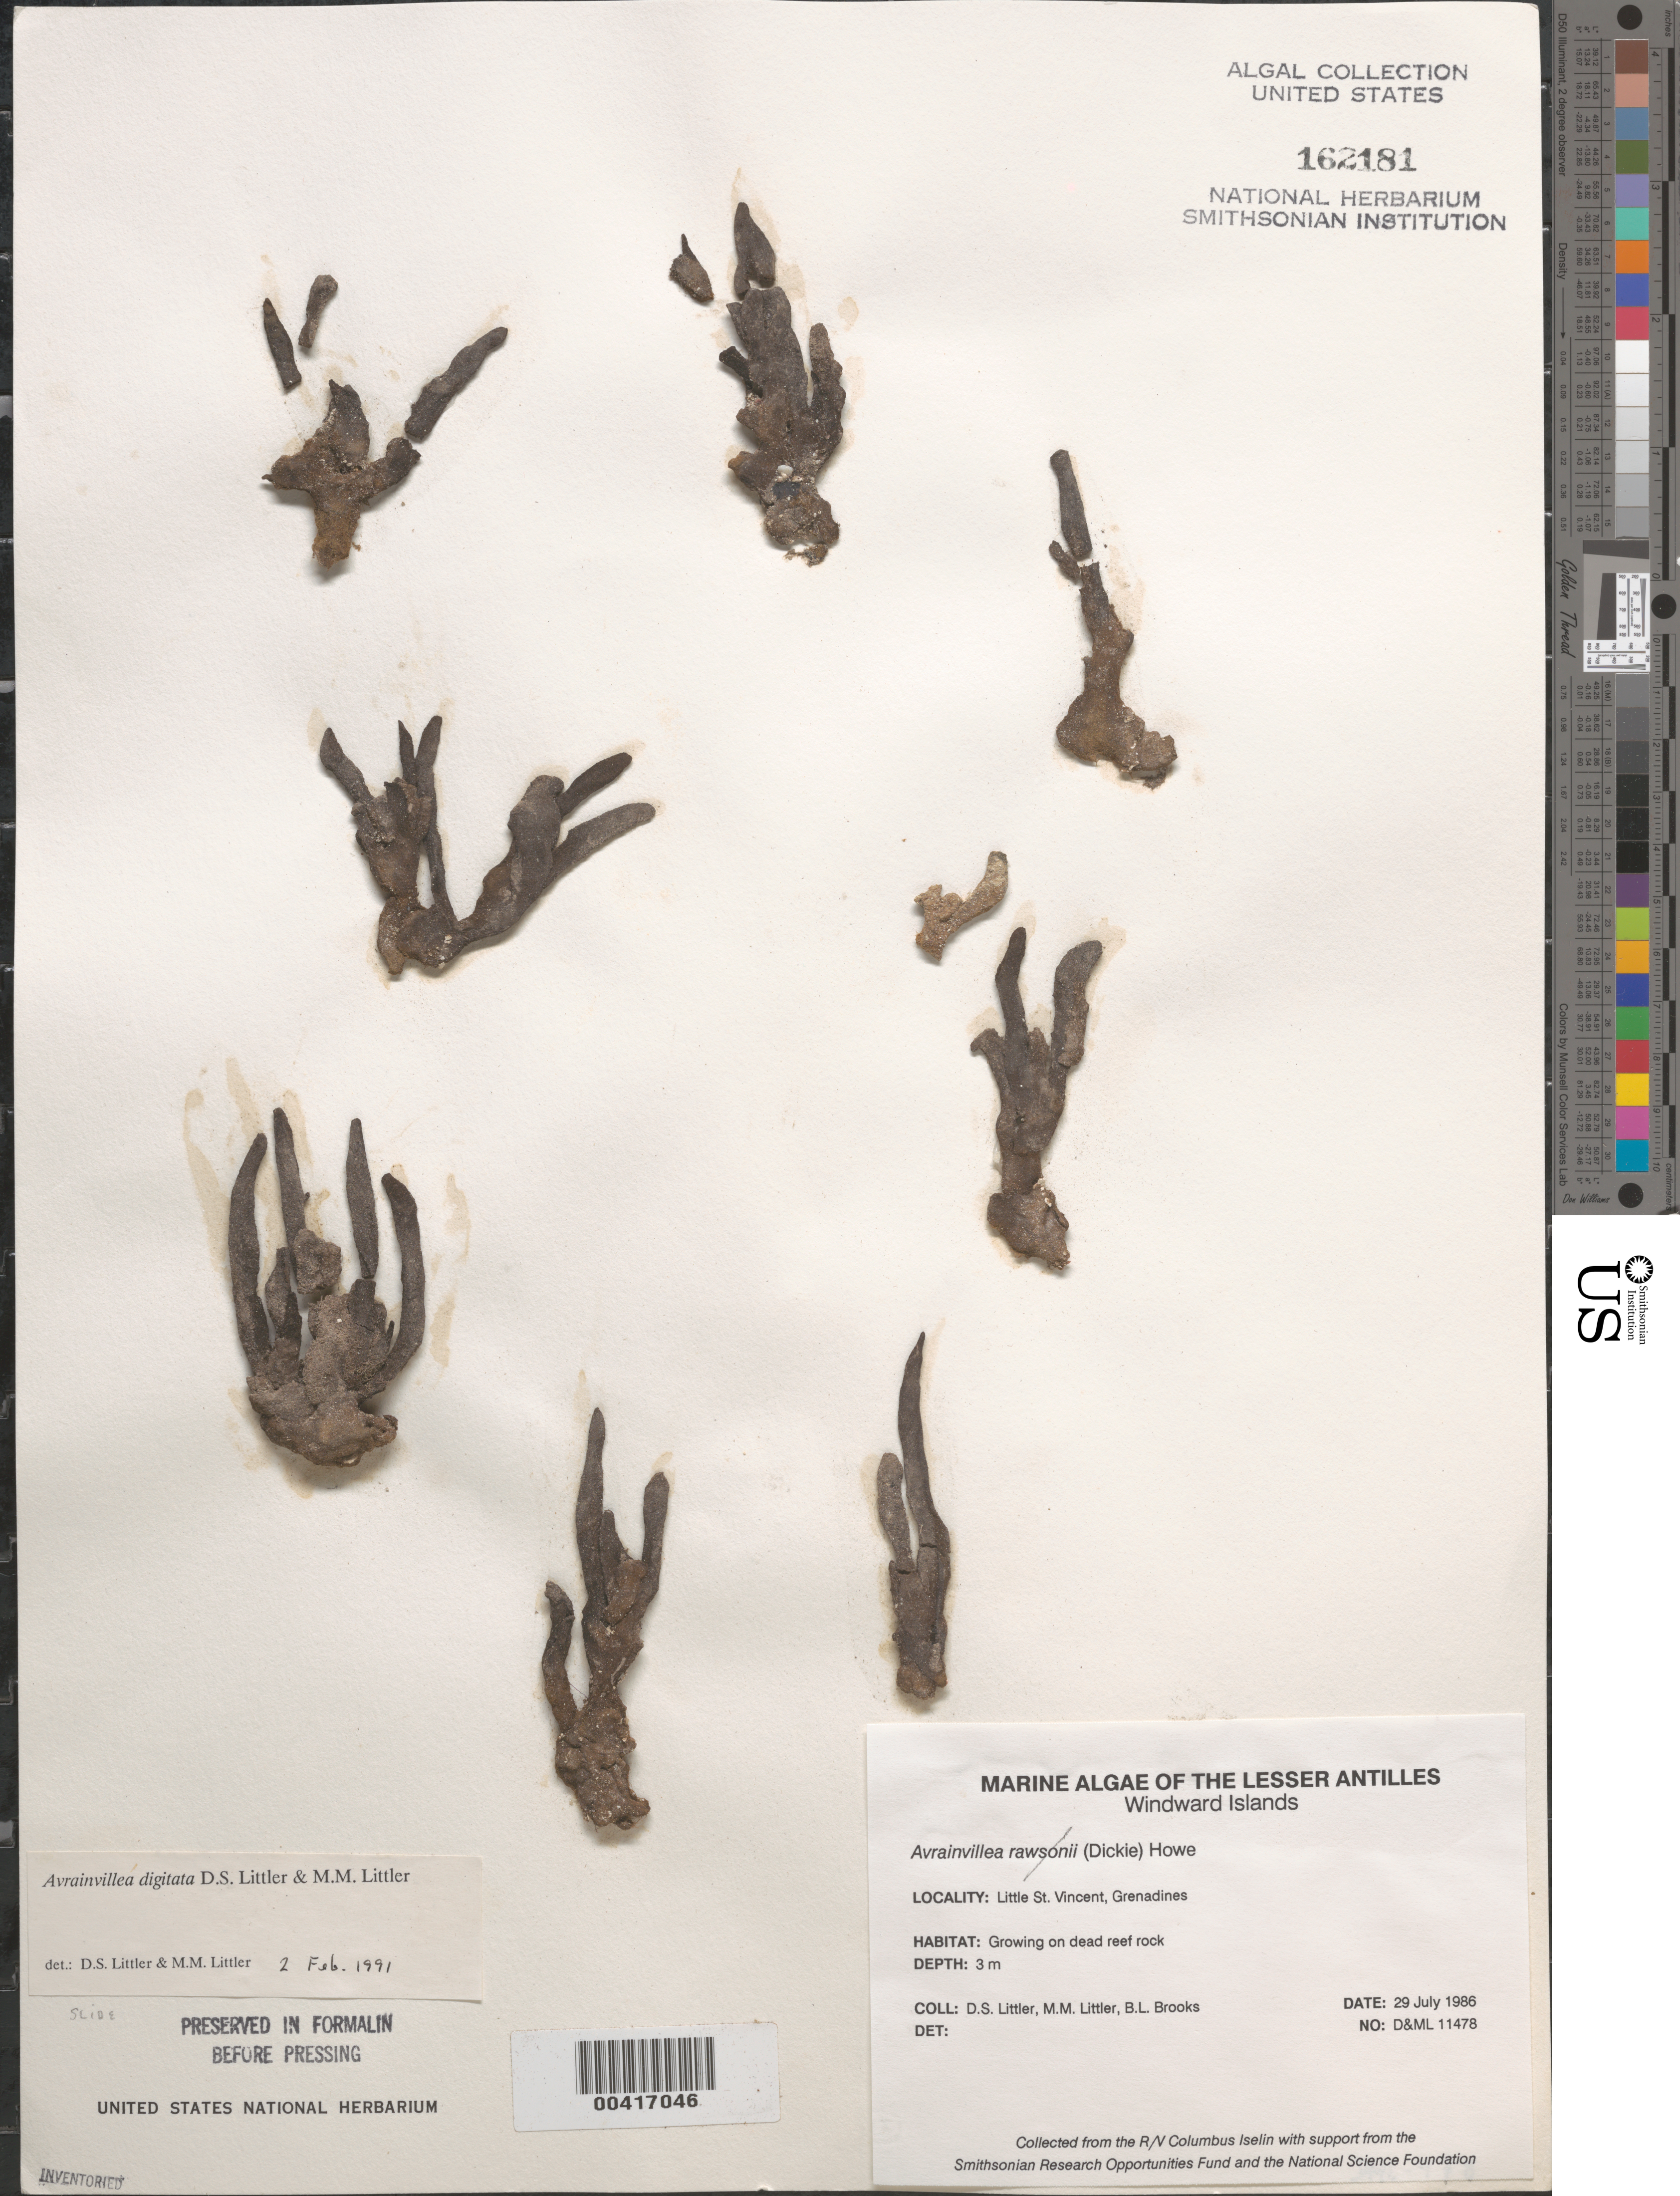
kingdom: Plantae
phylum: Chlorophyta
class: Ulvophyceae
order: Bryopsidales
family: Dichotomosiphonaceae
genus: Avrainvillea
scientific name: Avrainvillea digitata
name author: D.S. Littler & Littler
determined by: Littler, D. S.; Littler, M. M.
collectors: D. S. Littler, M. M. Littler & B. Brooks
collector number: D&ML 11478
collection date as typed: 29 Jul 1986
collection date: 1986-07-29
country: St. Vincent - Grenadines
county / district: Grenadines Parish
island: Little Saint Vincent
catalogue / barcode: US 162181